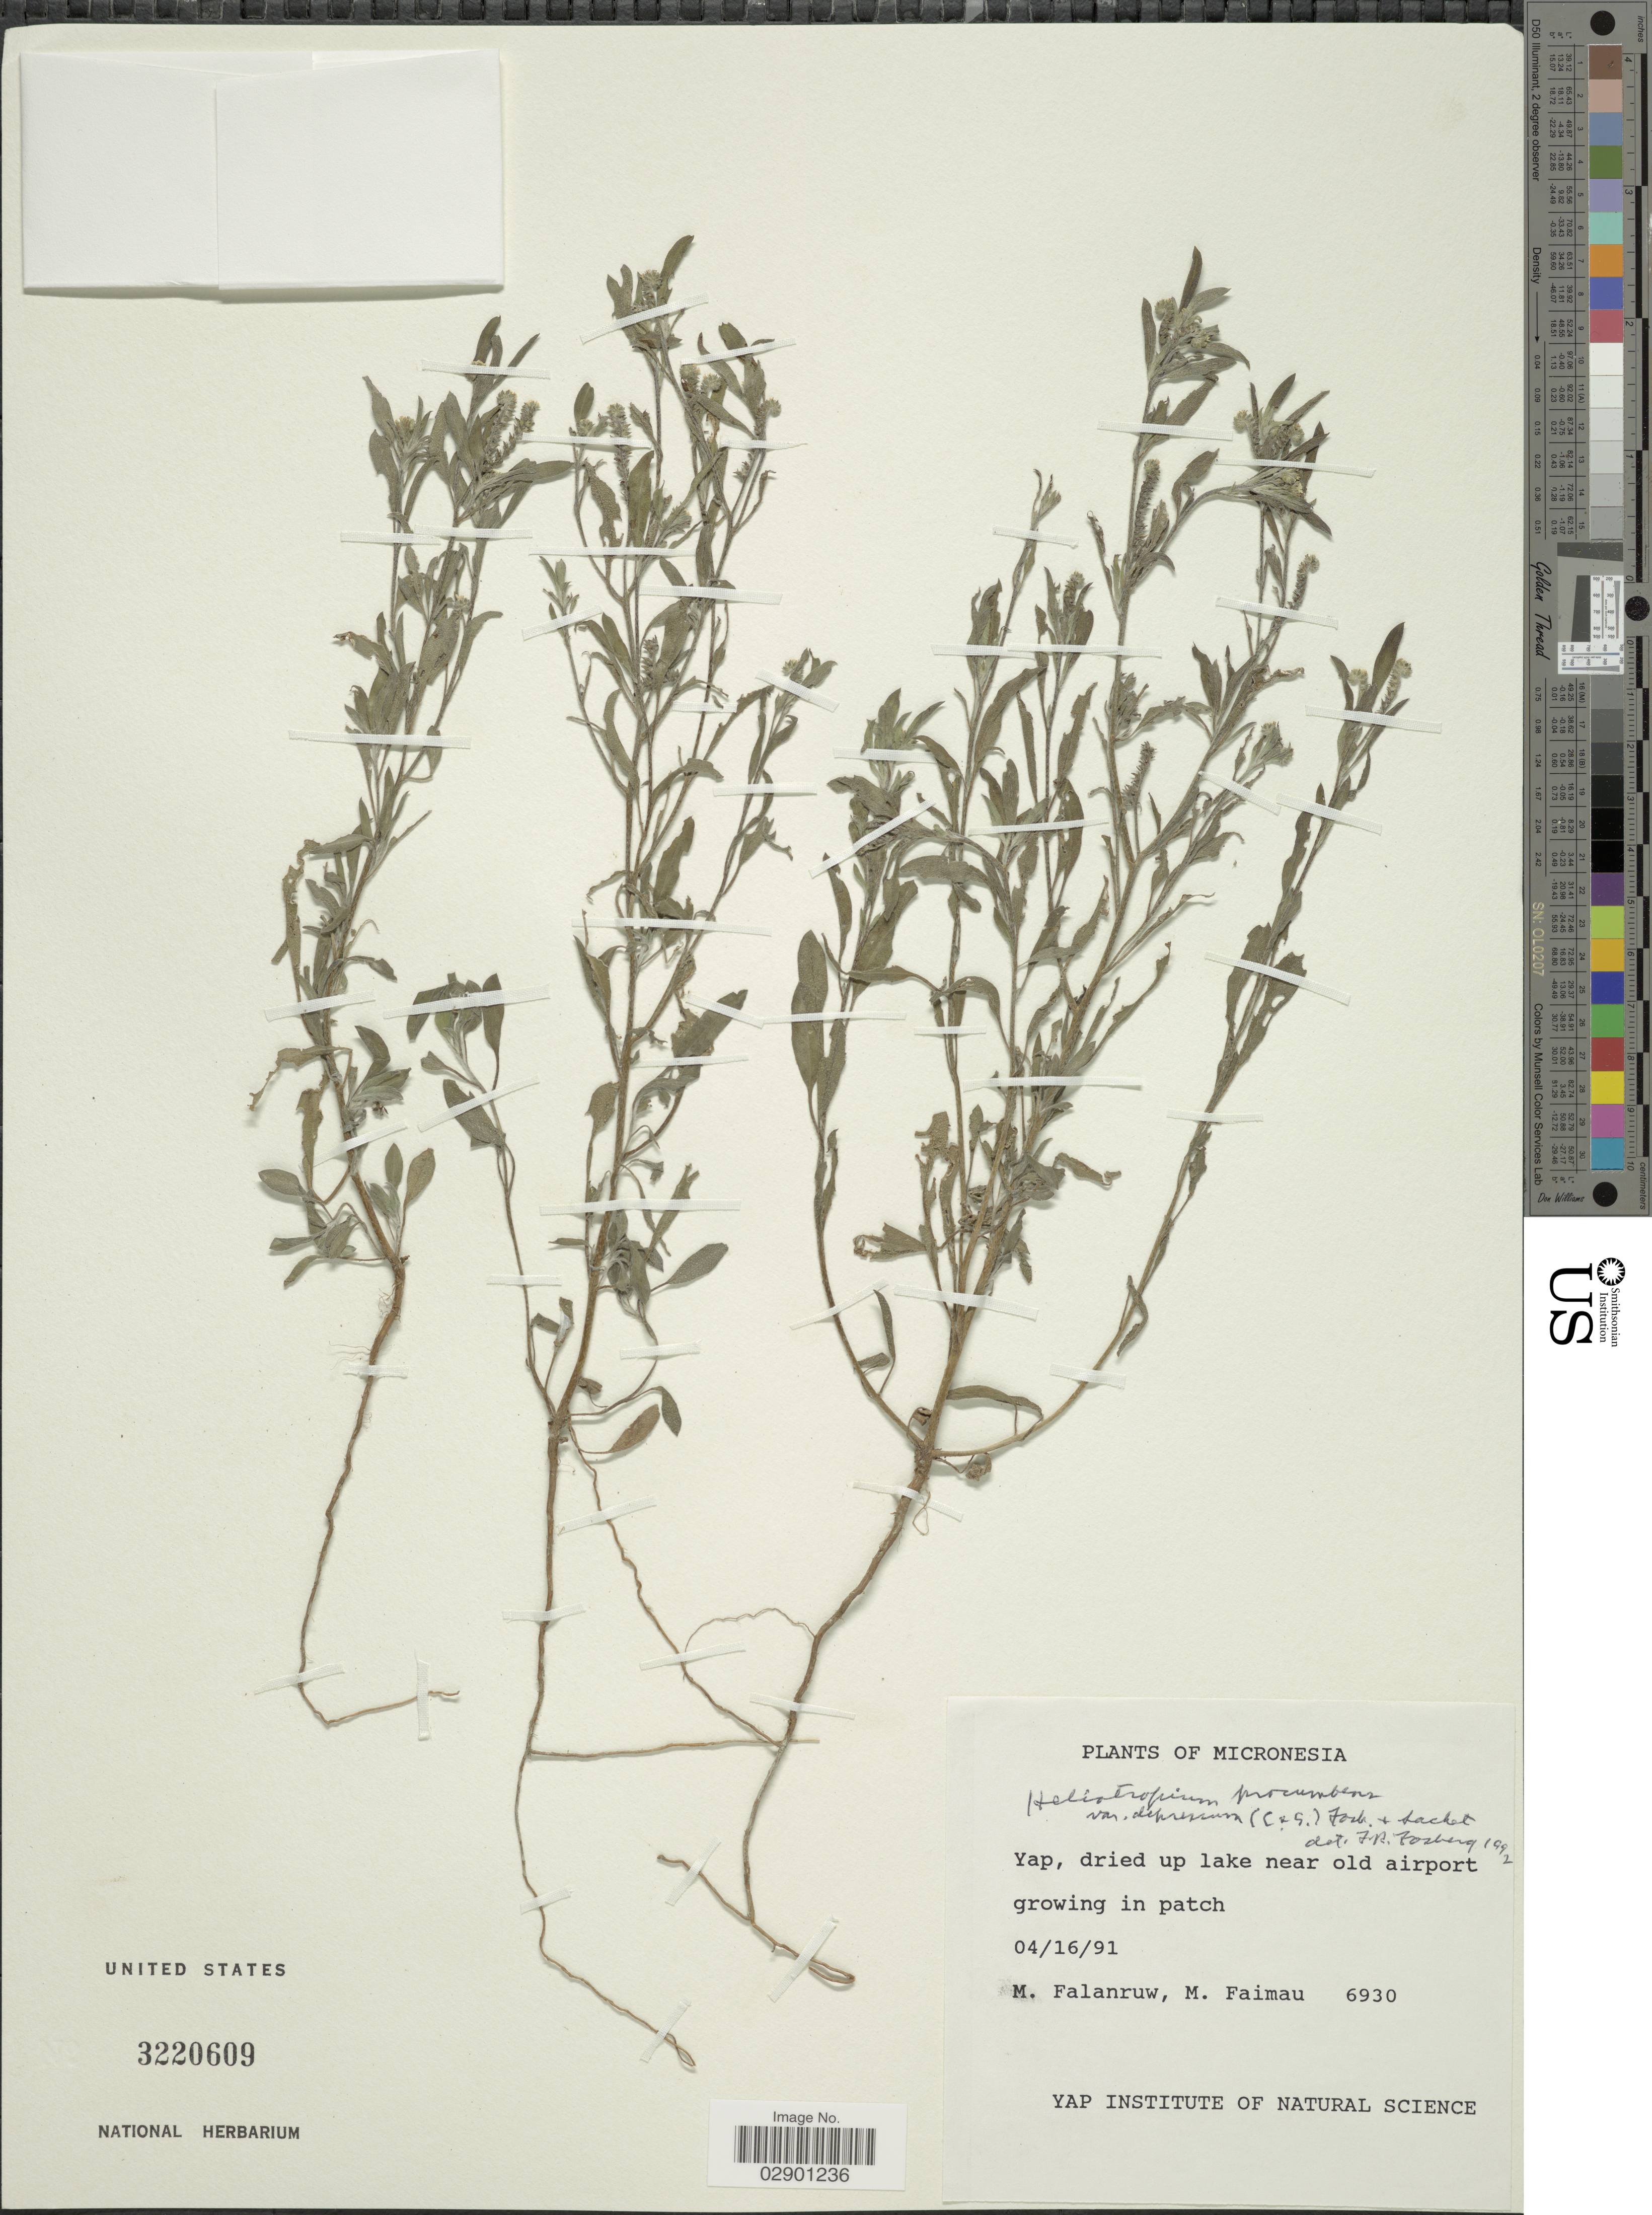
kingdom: Plantae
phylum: Tracheophyta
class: Magnoliopsida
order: Boraginales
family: Heliotropiaceae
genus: Heliotropium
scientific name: Heliotropium procumbens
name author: Mill.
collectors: M. Falanruw & M. Faimau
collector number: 6930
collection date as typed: Transcribed d/m/y: 16/4/91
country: Micronesia, Federated States of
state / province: Yap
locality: Micronesia. Yap, dried up lake near old airport growing in patch.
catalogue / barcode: US 3220609